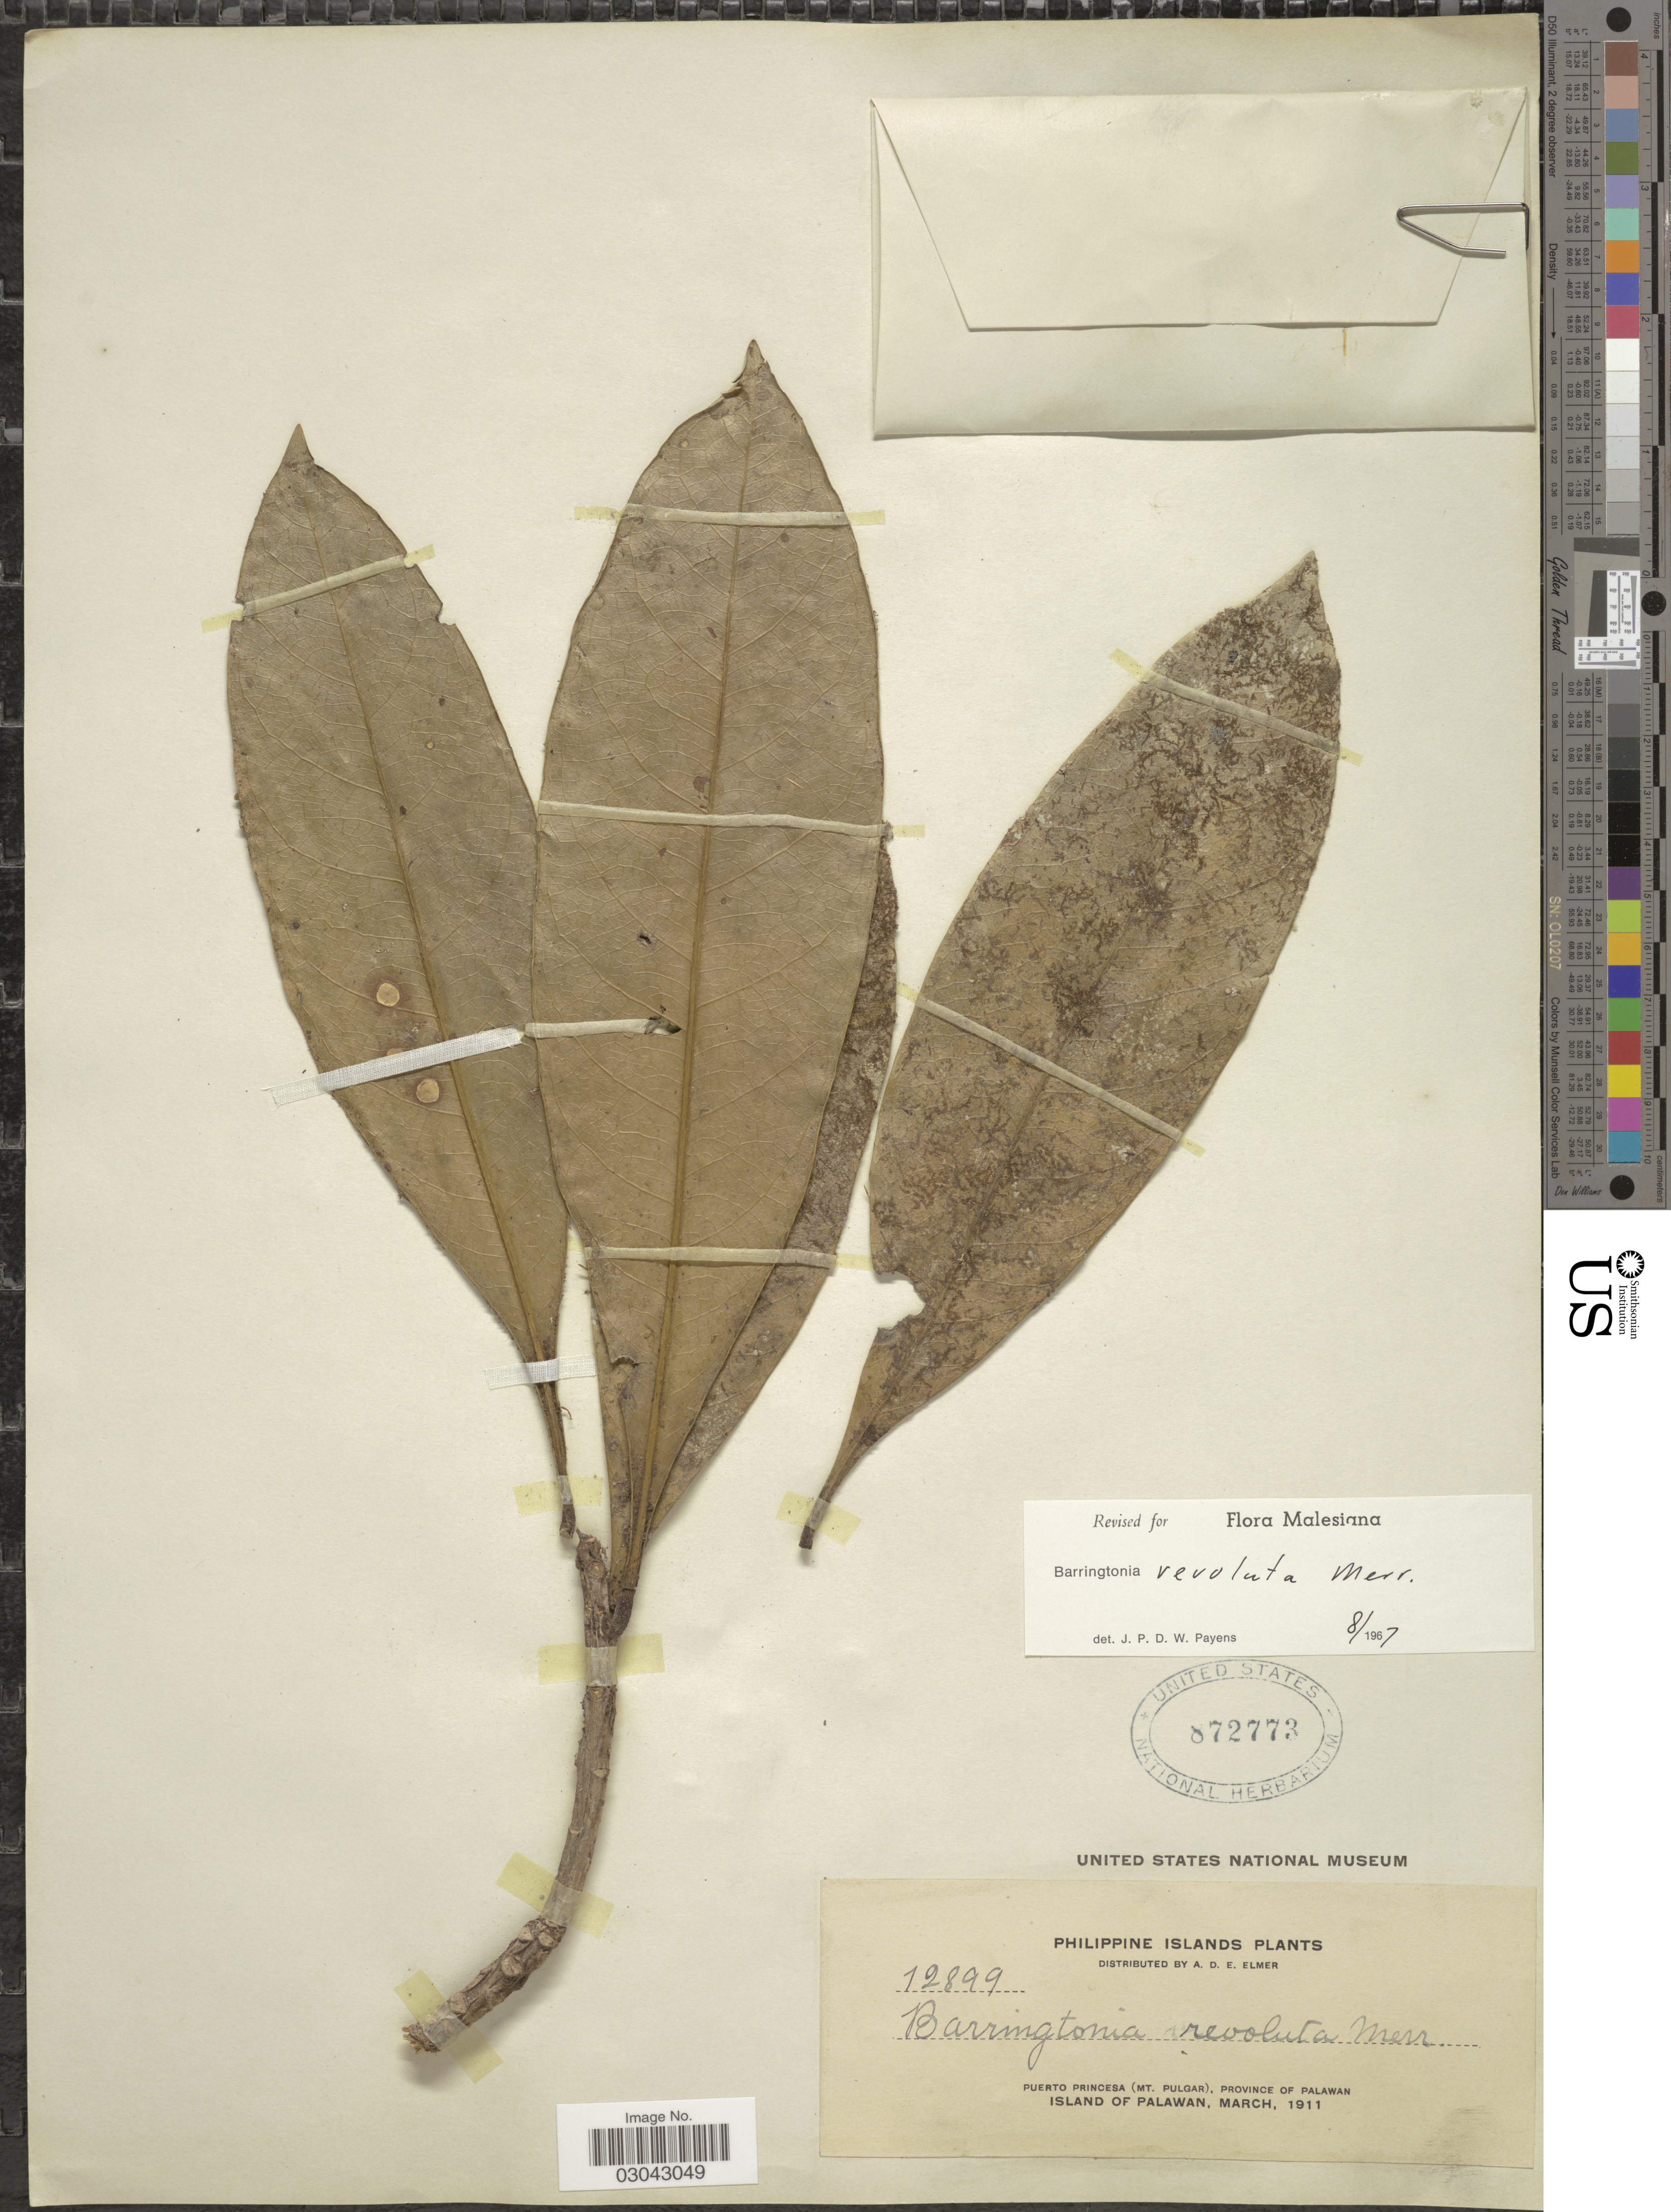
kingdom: Plantae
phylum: Tracheophyta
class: Magnoliopsida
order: Ericales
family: Lecythidaceae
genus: Barringtonia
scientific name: Barringtonia revoluta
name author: Merr.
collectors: A. D. E. Elmer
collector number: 12899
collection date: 1911-03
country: Philippines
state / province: Mimaropa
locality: Puerto Princesa (Mt. Pulgar), Province of Palawan, Island of Palawan.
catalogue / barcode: US 872773